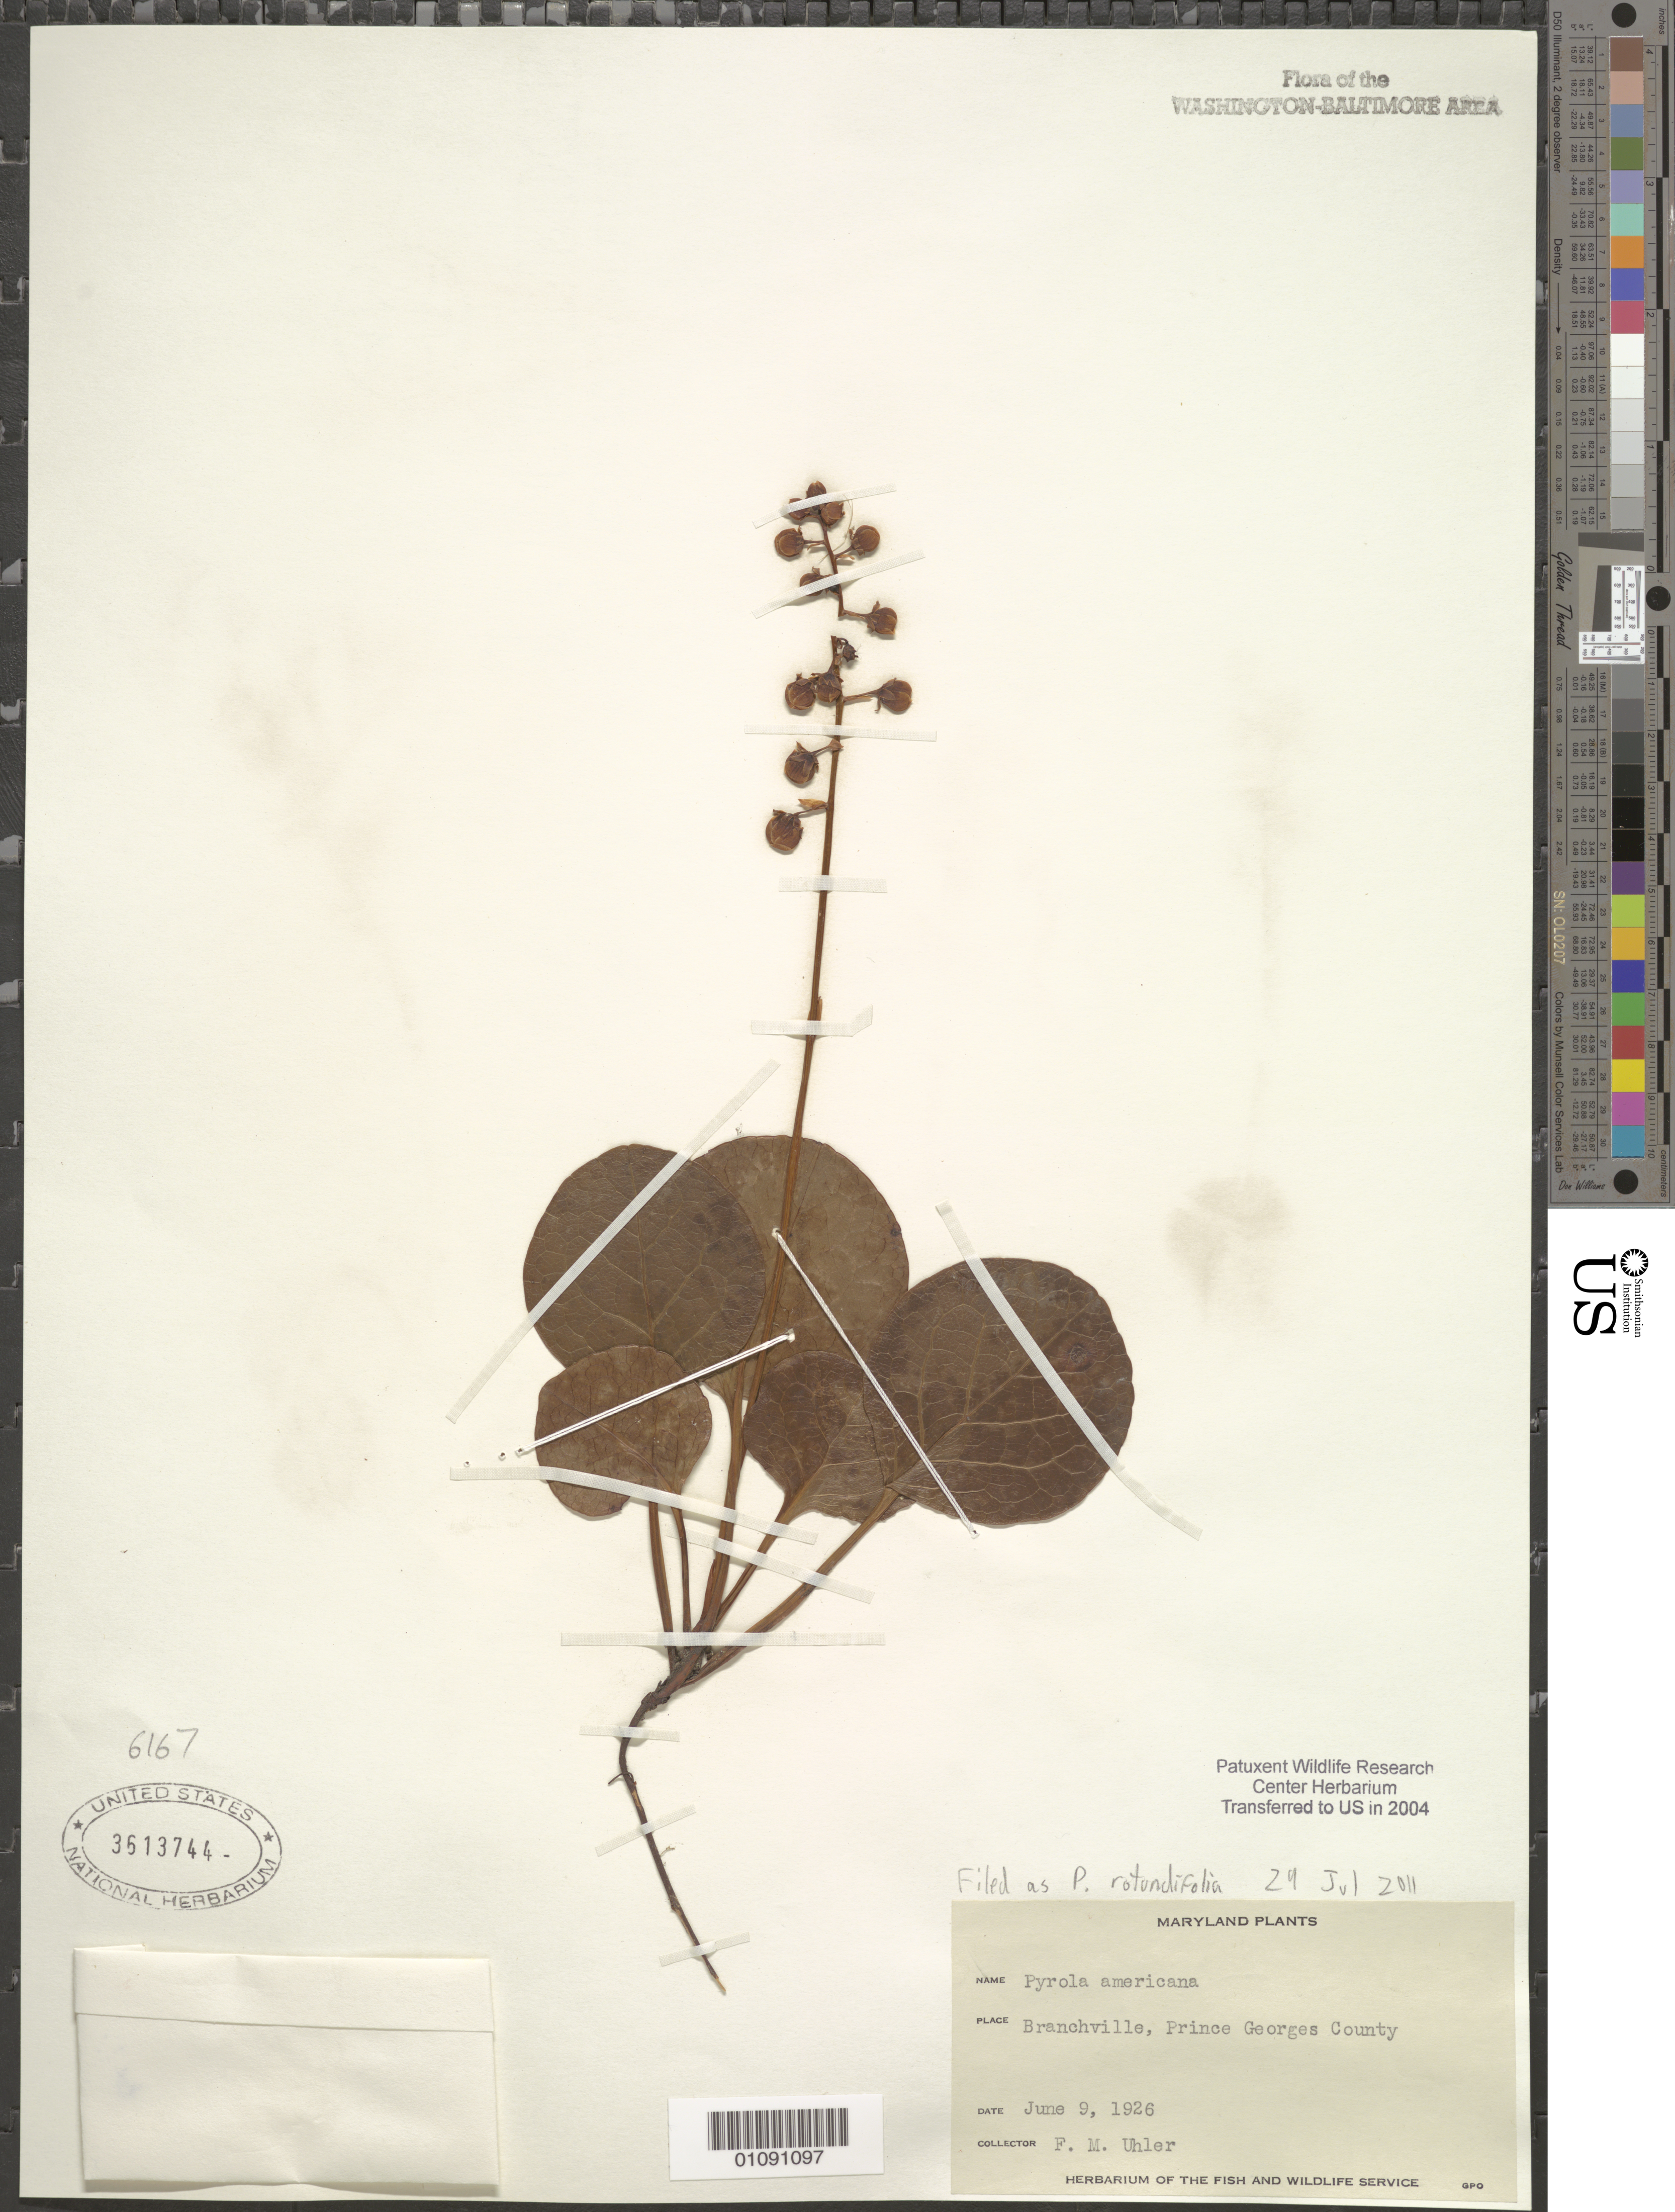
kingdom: Plantae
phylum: Tracheophyta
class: Magnoliopsida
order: Ericales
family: Ericaceae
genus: Pyrola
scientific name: Pyrola rotundifolia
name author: L.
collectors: F. M. Uhler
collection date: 1926-06-09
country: United States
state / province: Maryland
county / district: Prince George's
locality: Branchville.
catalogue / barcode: US 3613744